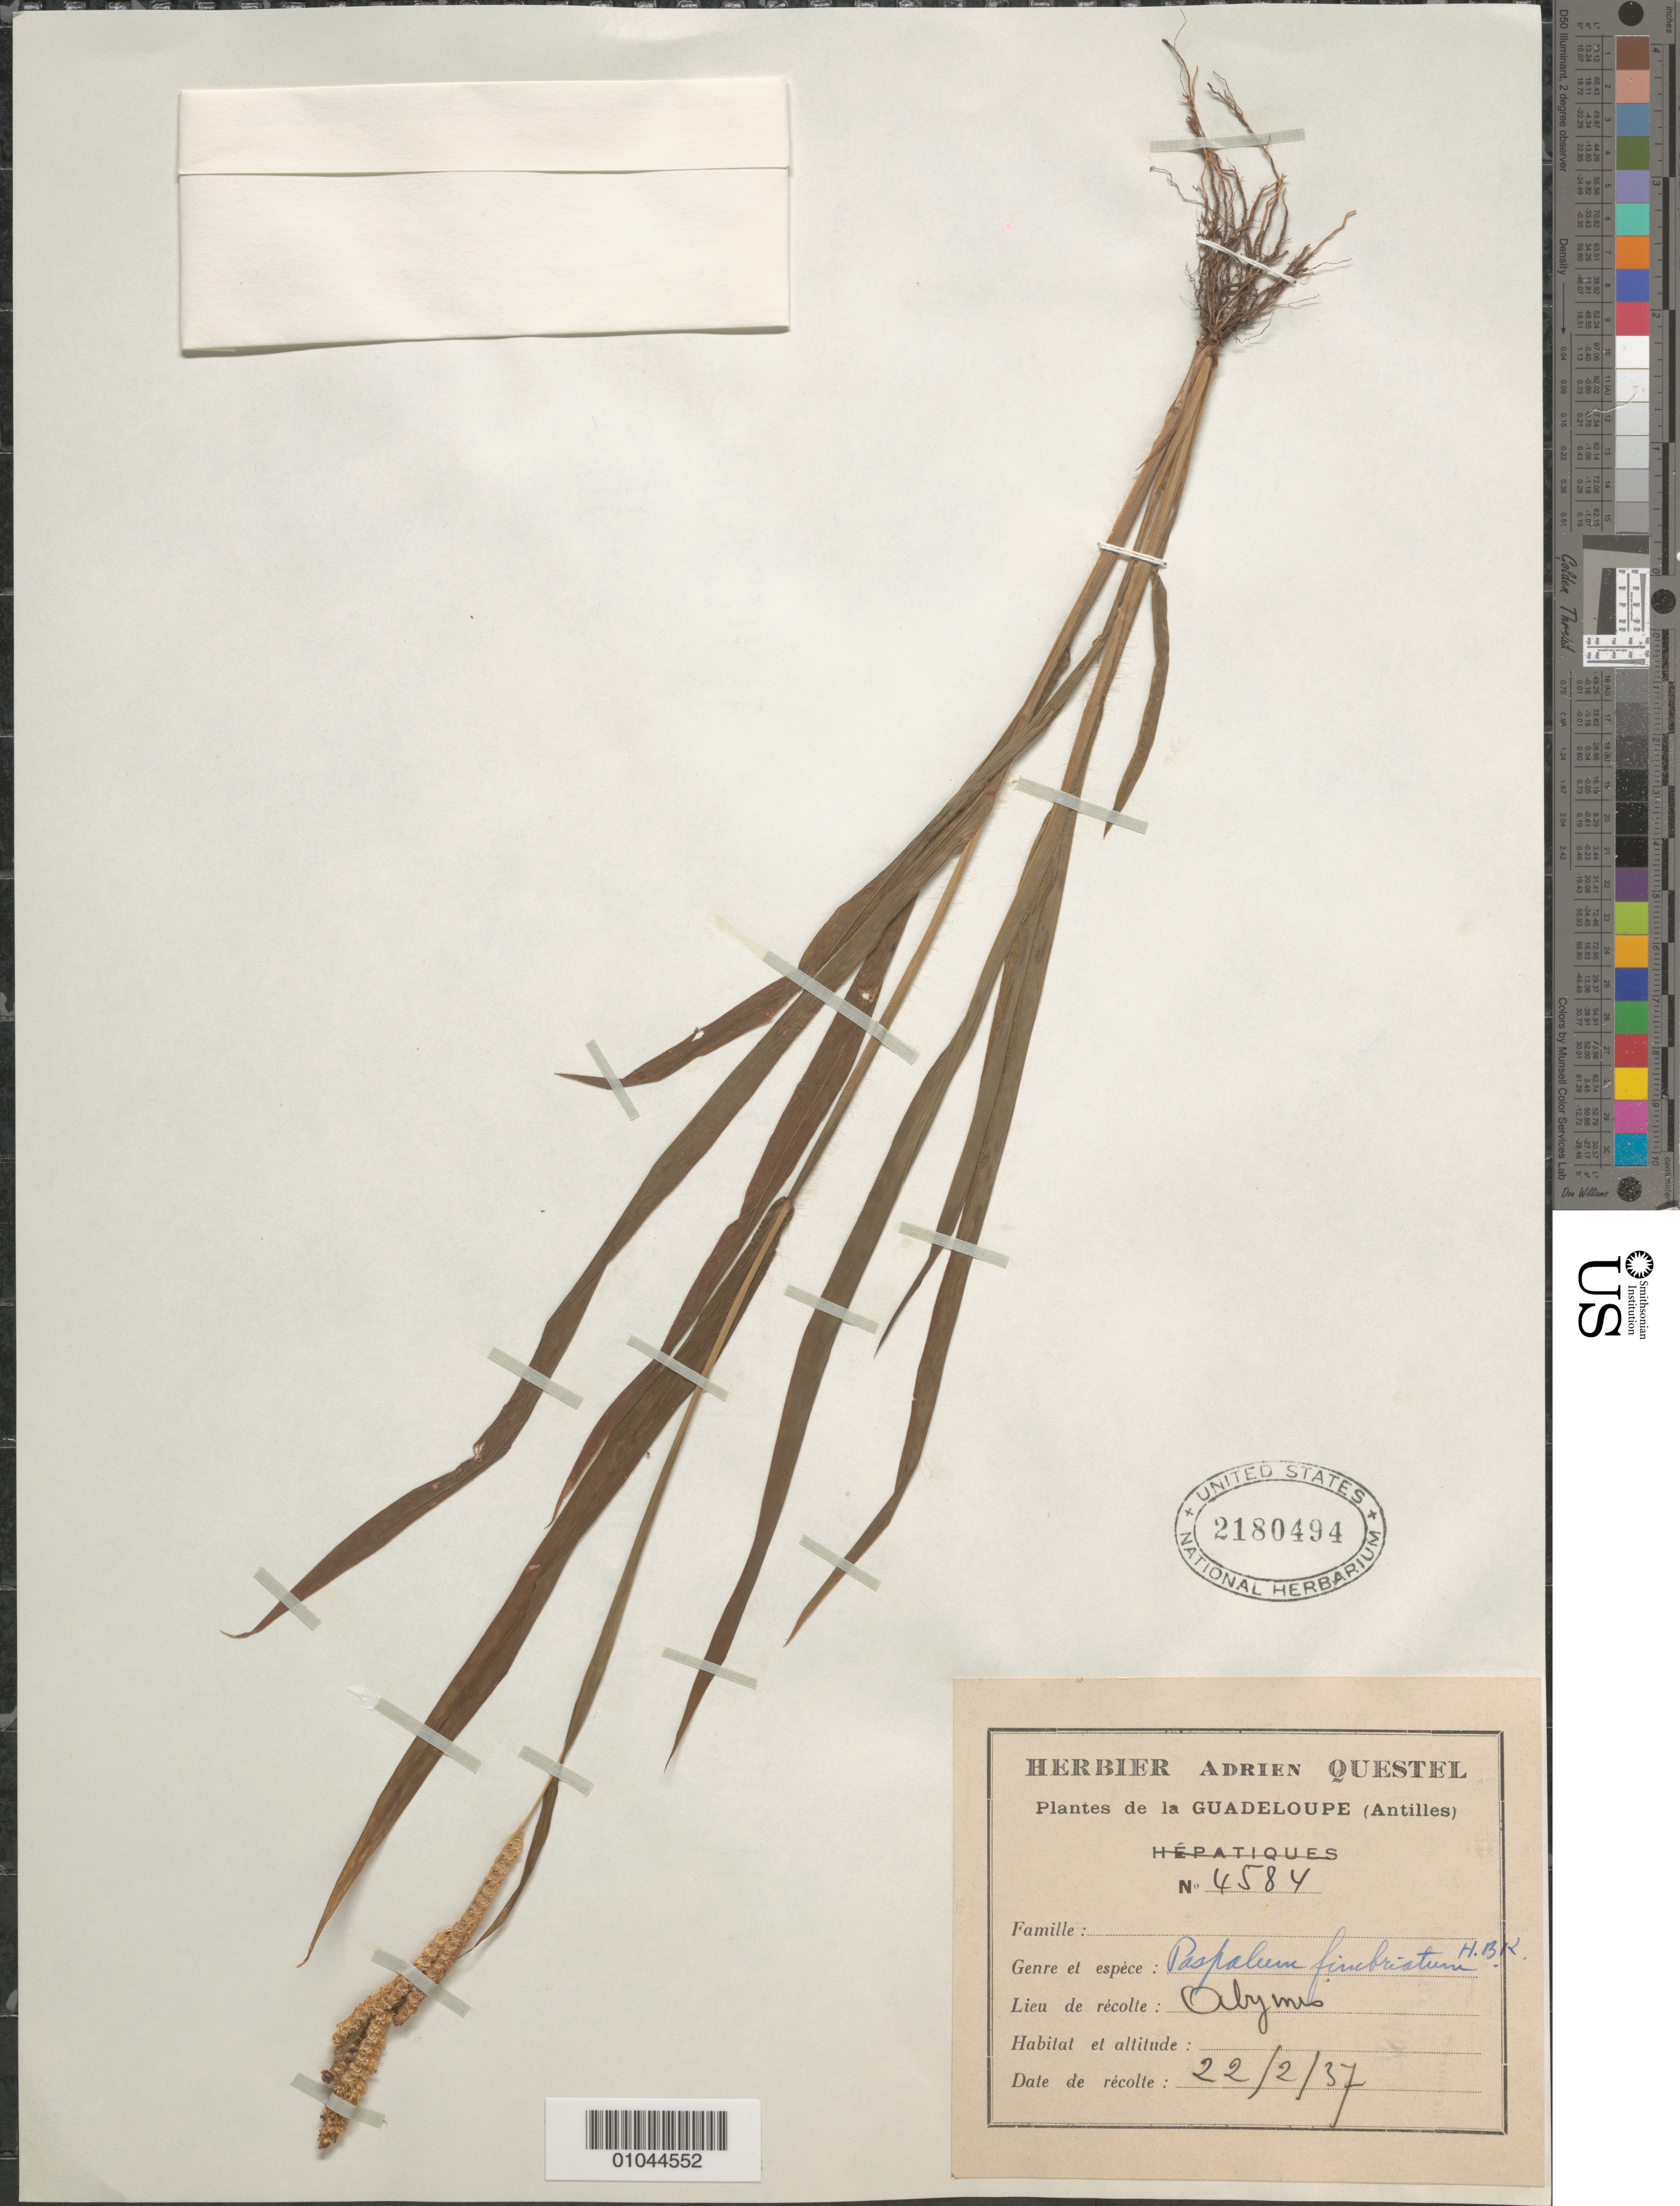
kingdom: Plantae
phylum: Tracheophyta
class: Liliopsida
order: Poales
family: Poaceae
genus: Paspalum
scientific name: Paspalum fimbriatum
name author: Kunth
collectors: A. Questel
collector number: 4584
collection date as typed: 22 Feb 1937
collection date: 1937-02-22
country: Guadeloupe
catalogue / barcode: US 2180494